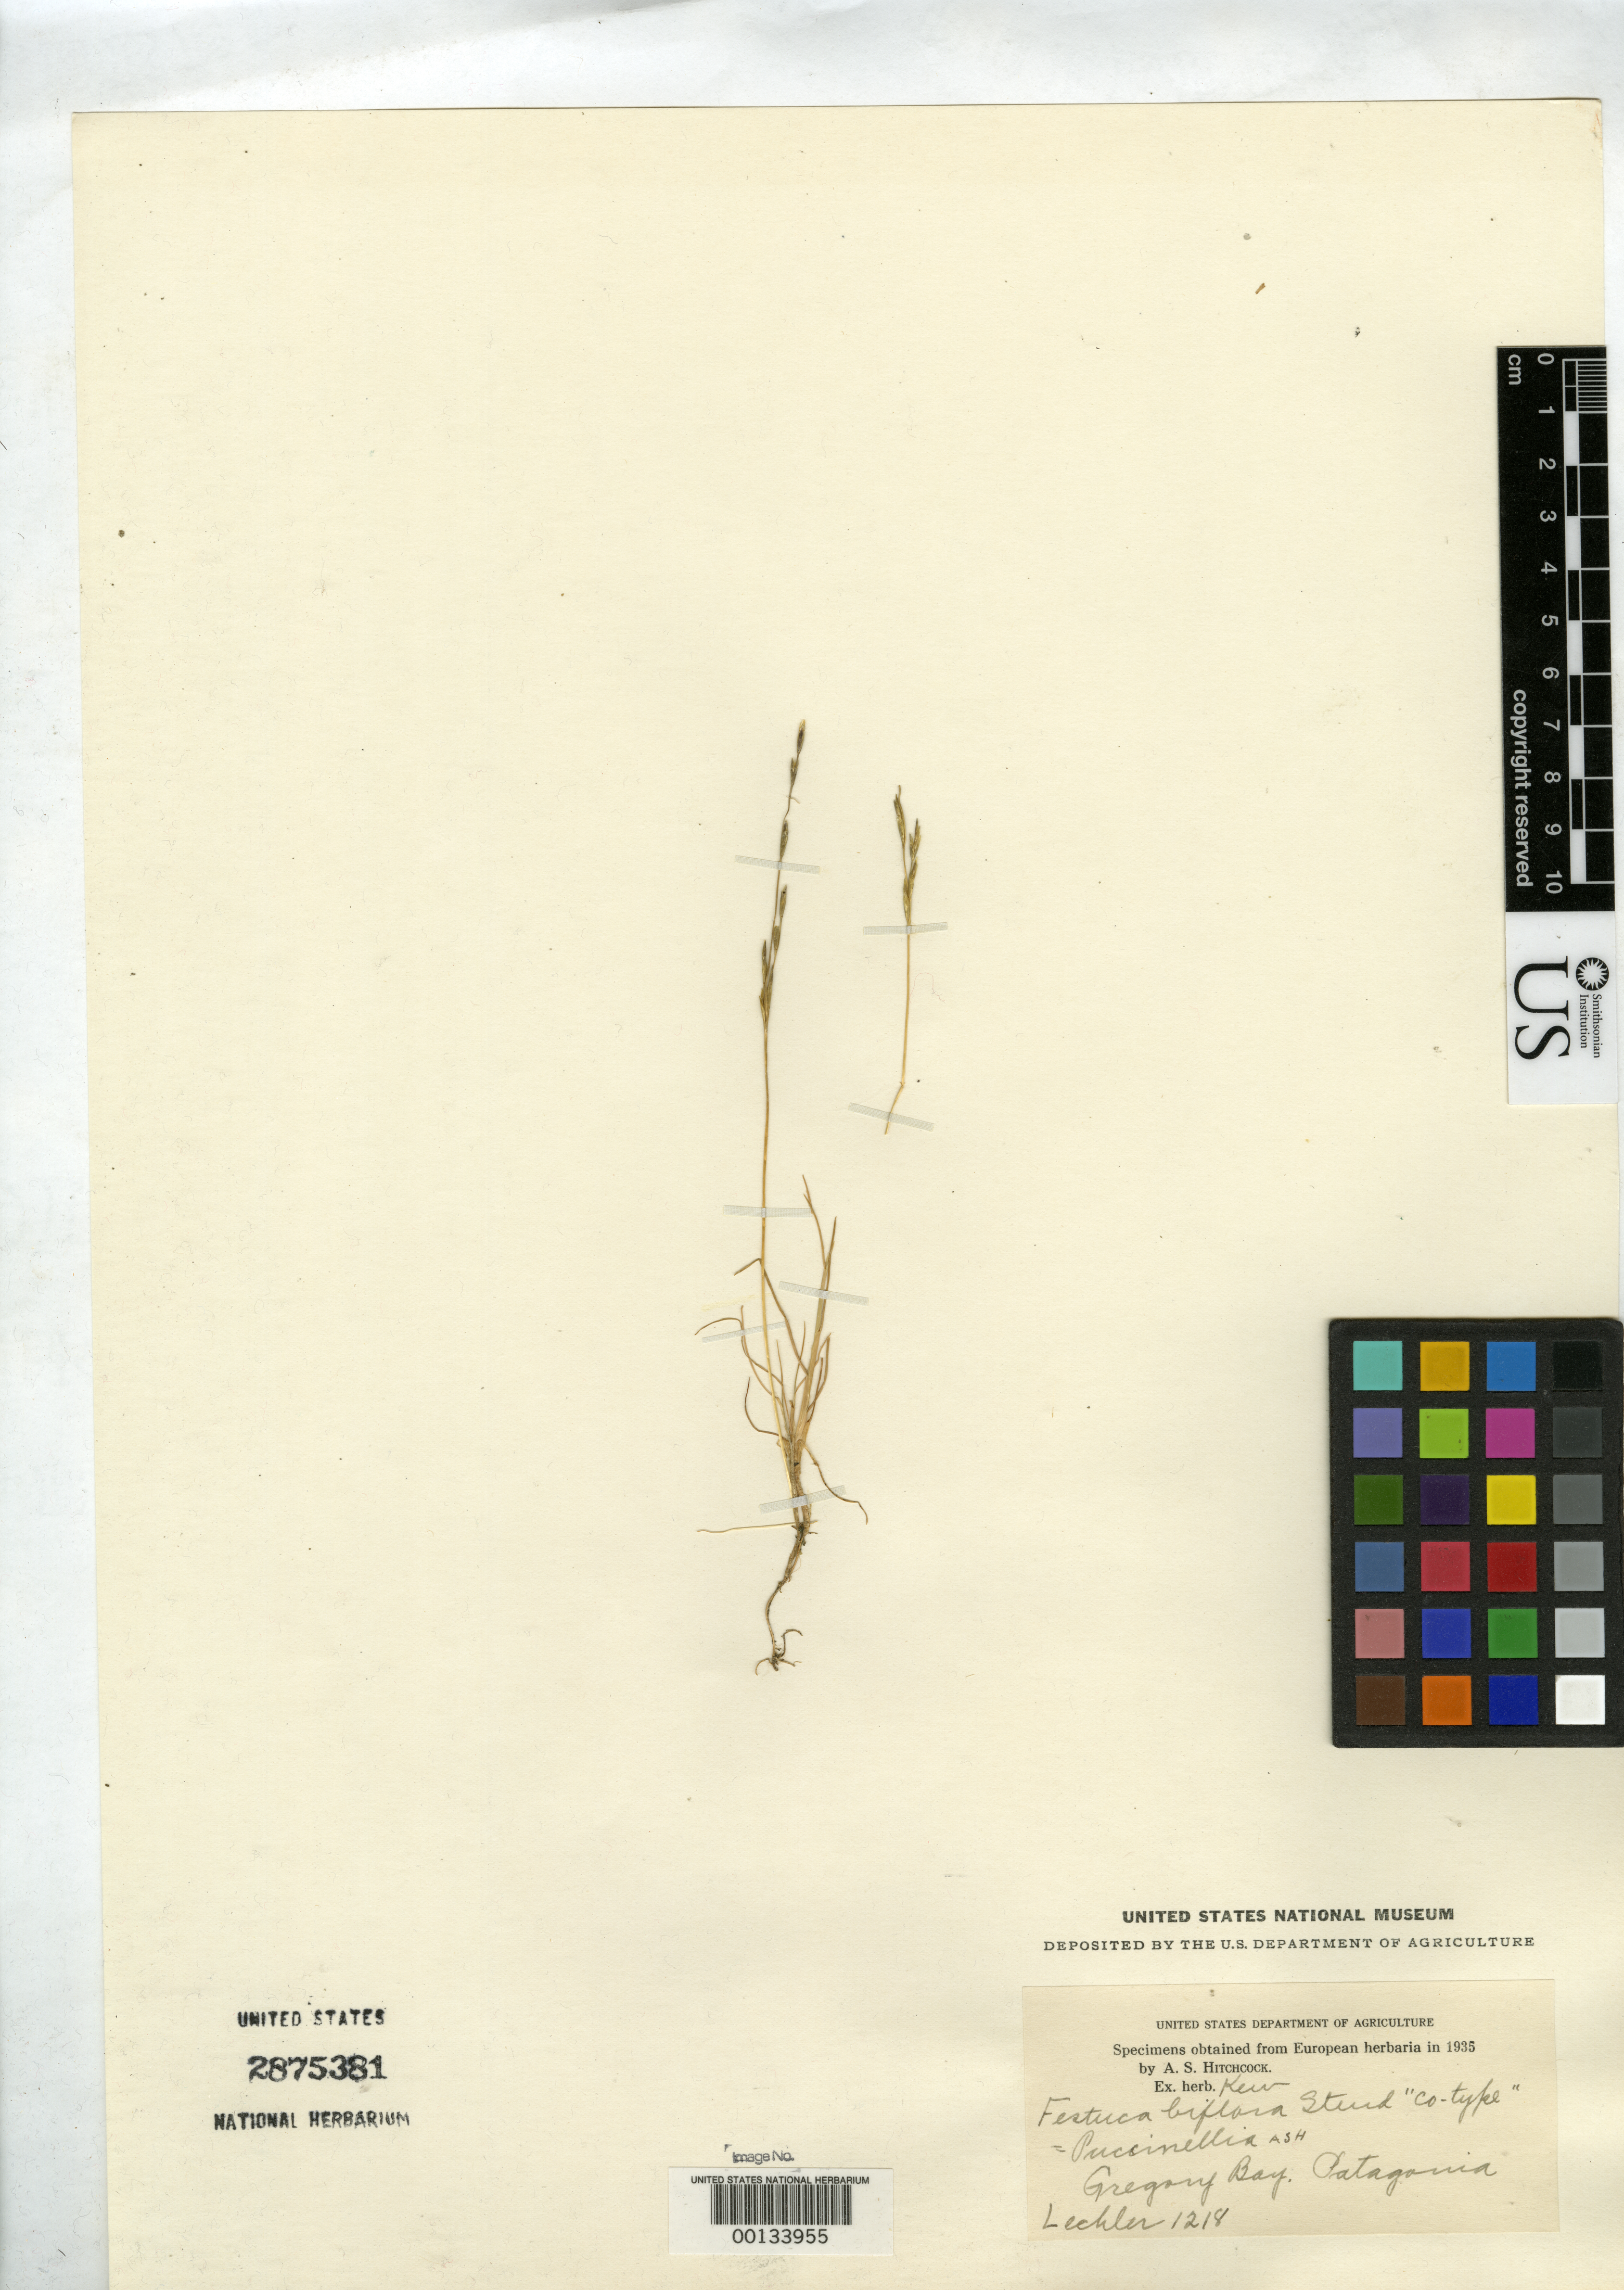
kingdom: Plantae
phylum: Tracheophyta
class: Liliopsida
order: Poales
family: Poaceae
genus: Festuca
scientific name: Festuca biflora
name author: Steud.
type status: Type Collection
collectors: W. Lechler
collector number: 1218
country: Argentina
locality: Patagonia, Gregory Bay.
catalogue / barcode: US 2575381